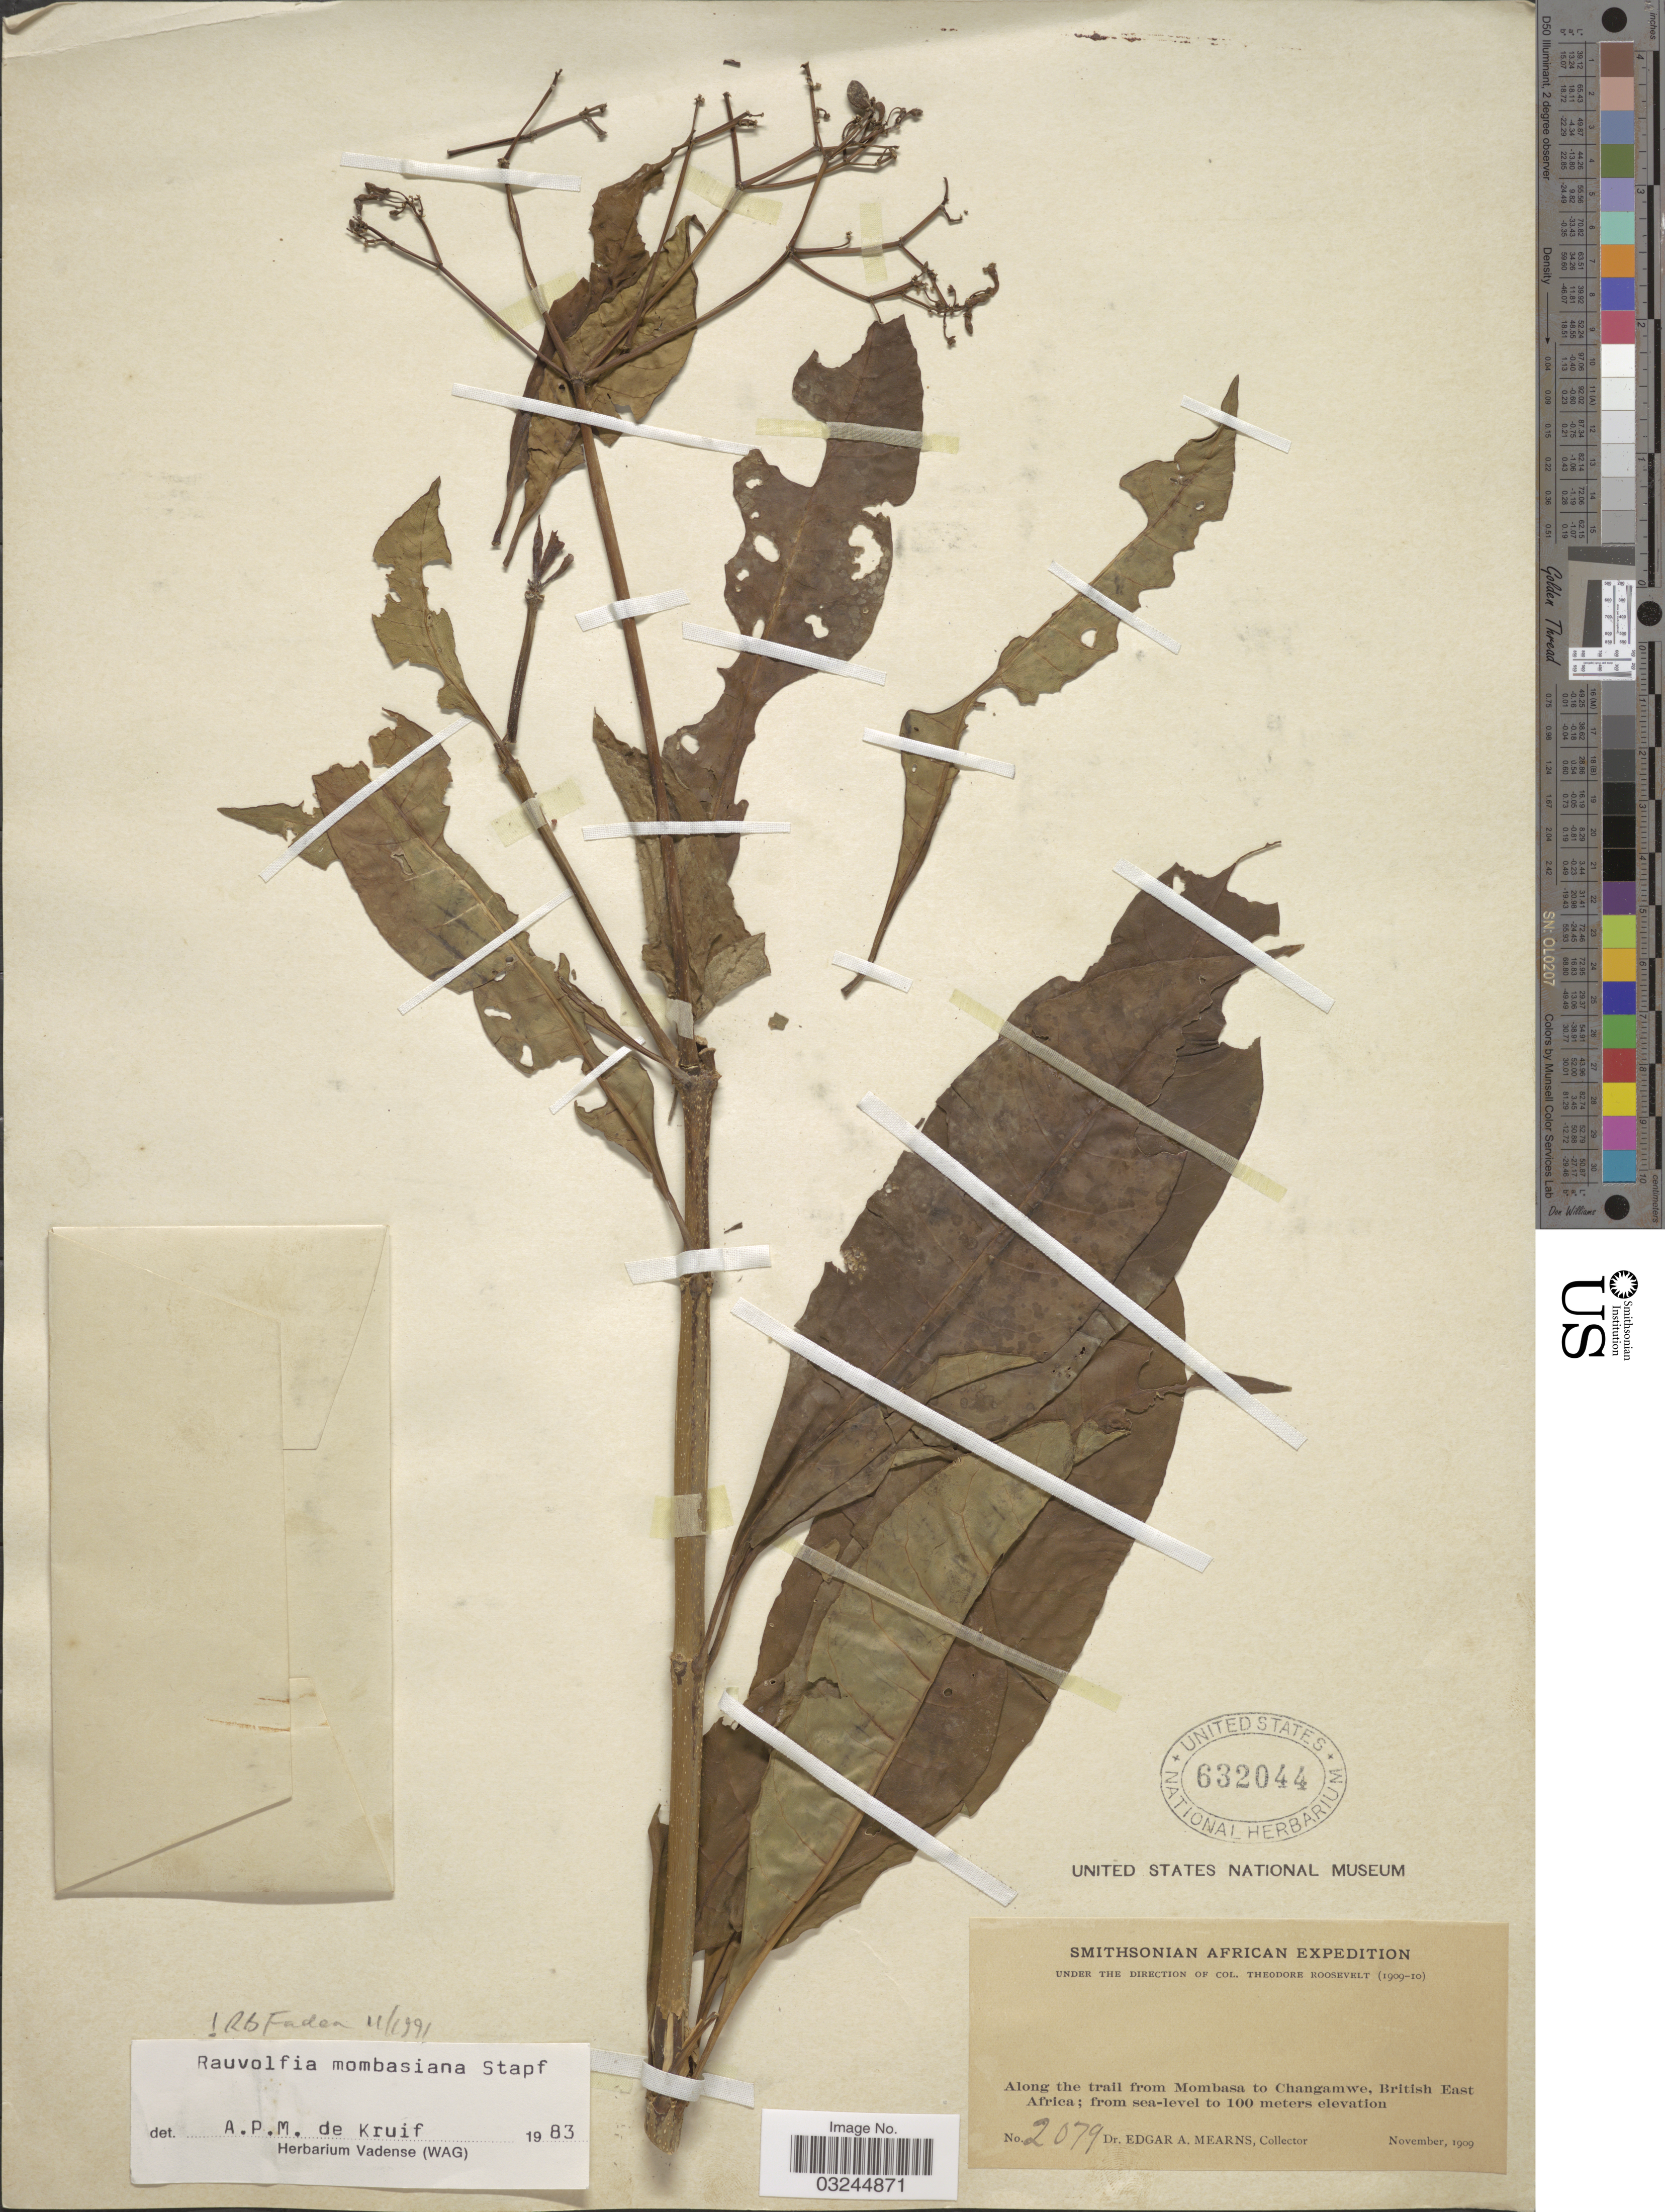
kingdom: Plantae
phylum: Tracheophyta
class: Magnoliopsida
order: Gentianales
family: Apocynaceae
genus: Rauvolfia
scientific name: Rauvolfia mombasiana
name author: Stapf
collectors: E. A. Mearns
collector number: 2079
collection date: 1909-11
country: Kenya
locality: Along the trail from Mombasa to Changamwe, British East Africa.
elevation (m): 0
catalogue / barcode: US 632044